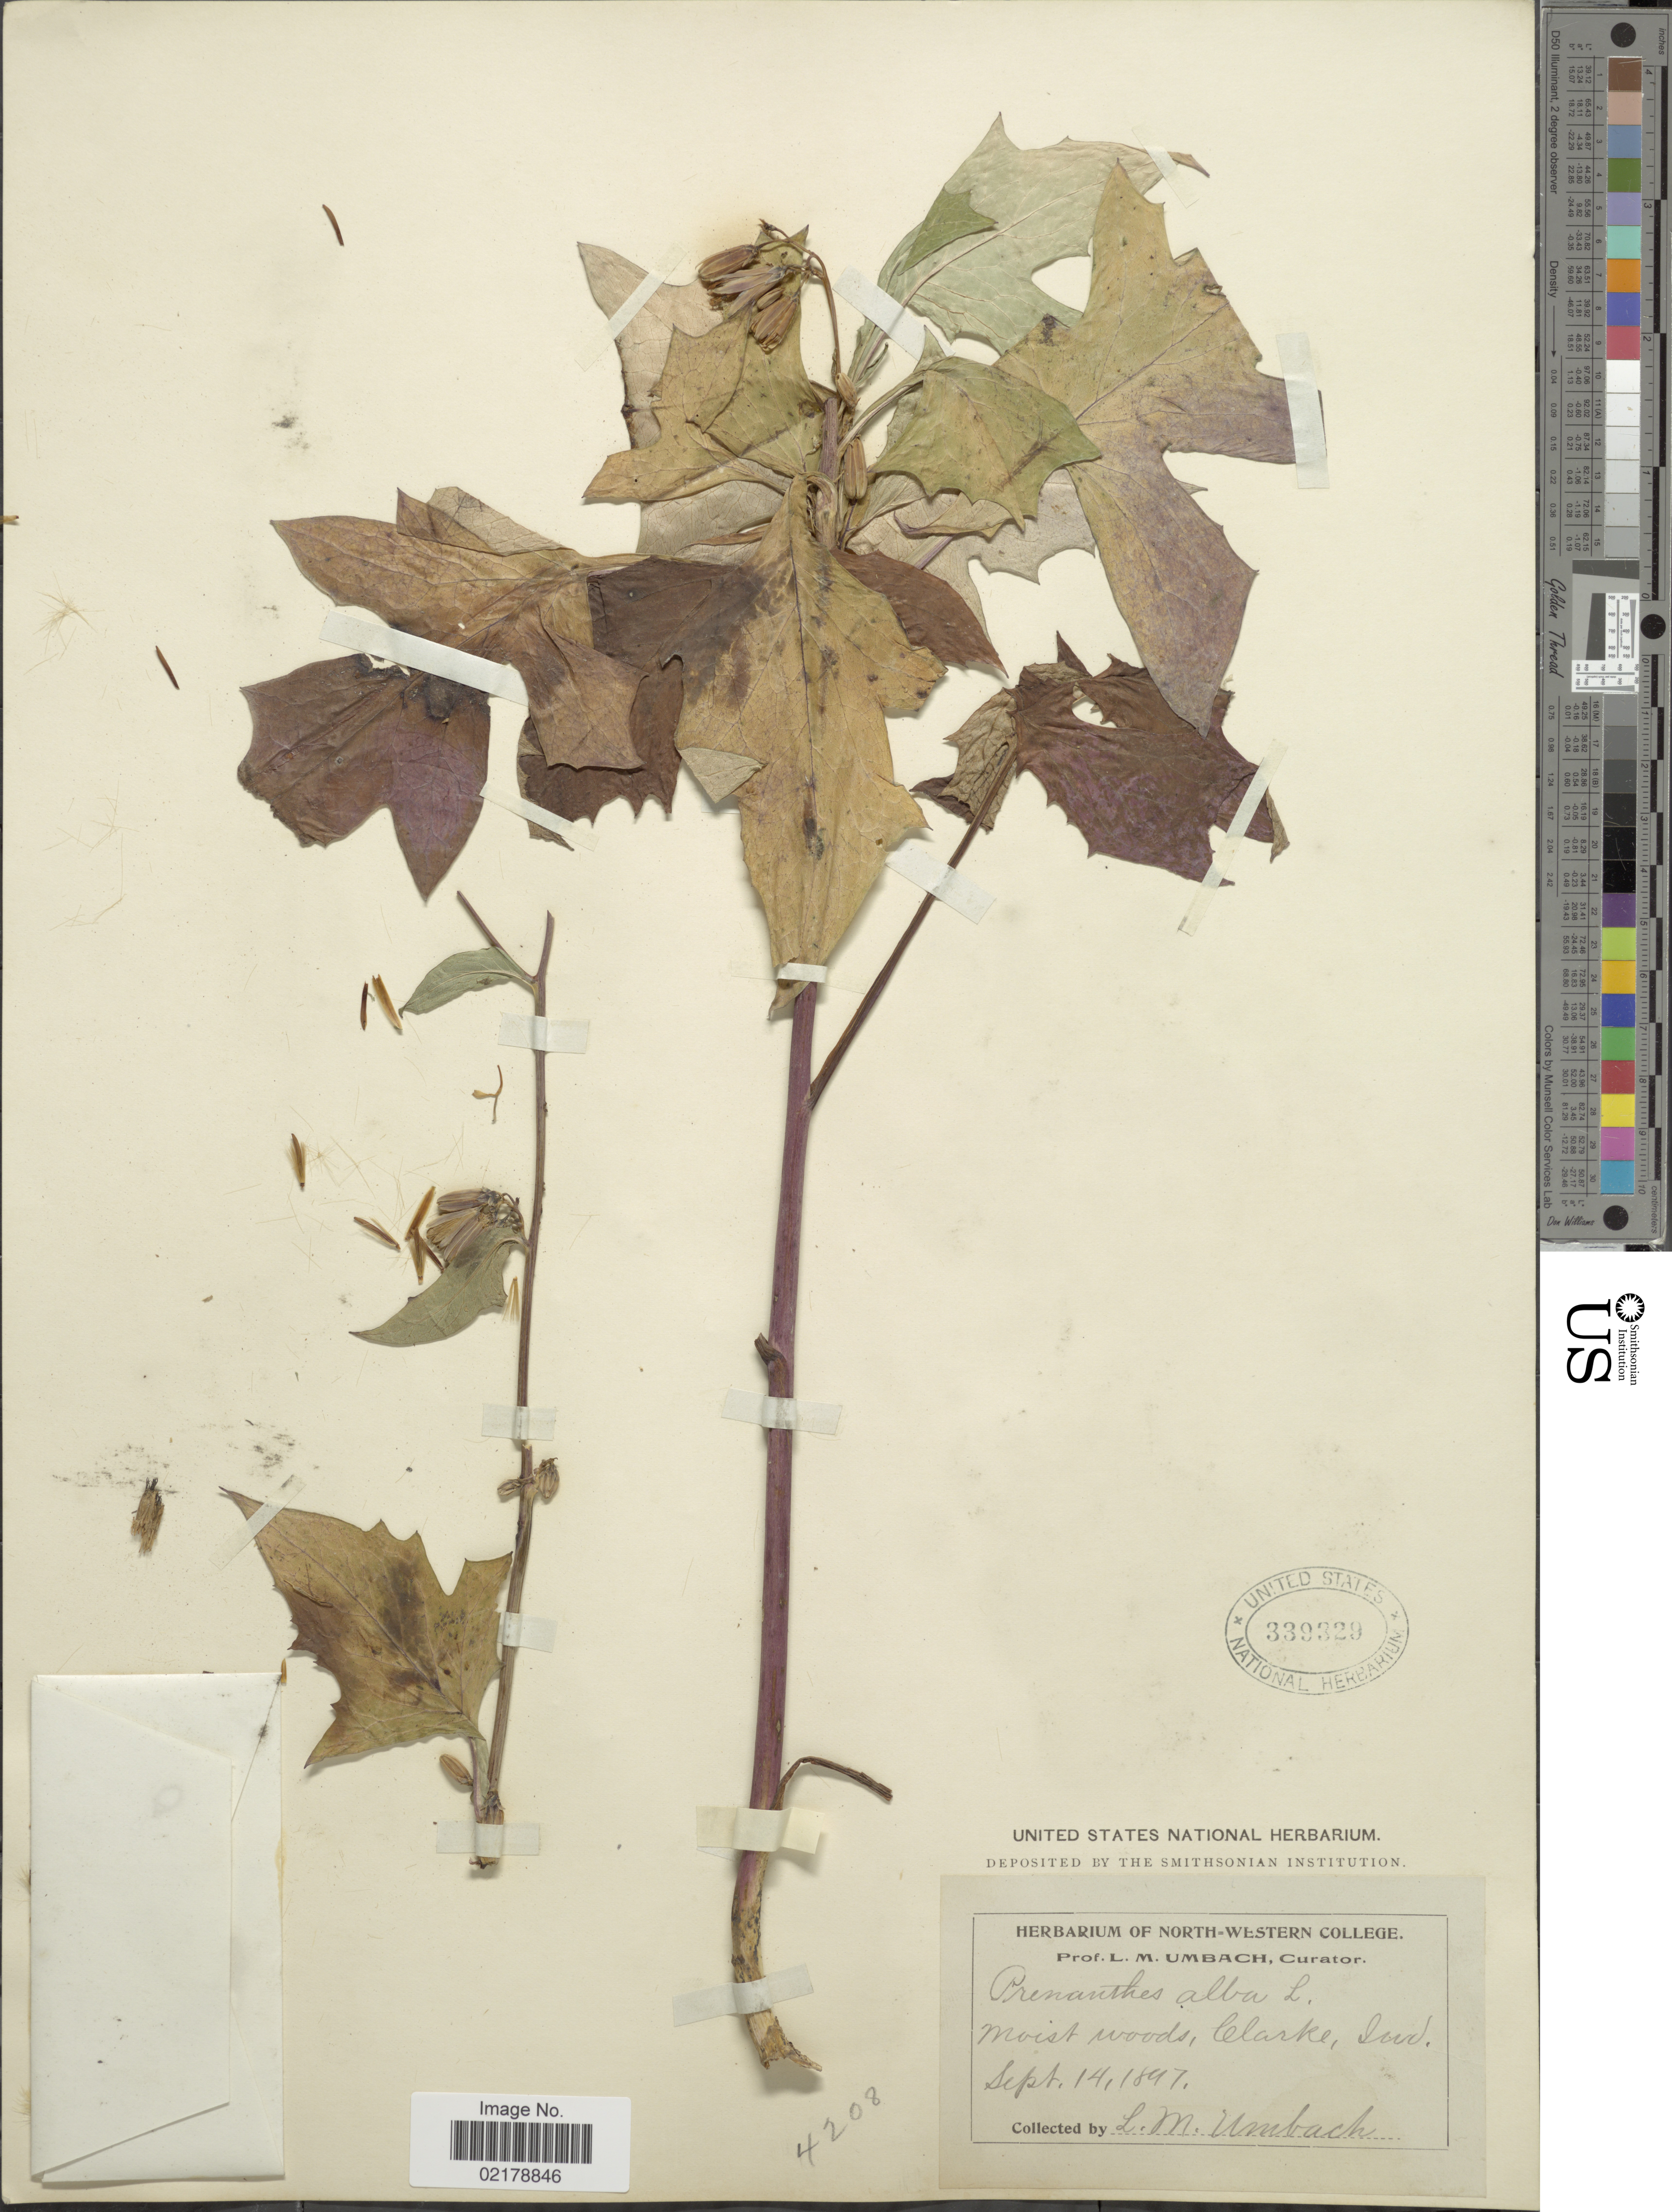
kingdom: Plantae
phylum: Tracheophyta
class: Magnoliopsida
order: Asterales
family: Asteraceae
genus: Nabalus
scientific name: Nabalus albus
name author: (L.) Hook.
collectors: L. M. Umbach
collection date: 1897-09-14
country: United States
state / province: Indiana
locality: Moist woods, Clarke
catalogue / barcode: US 339329